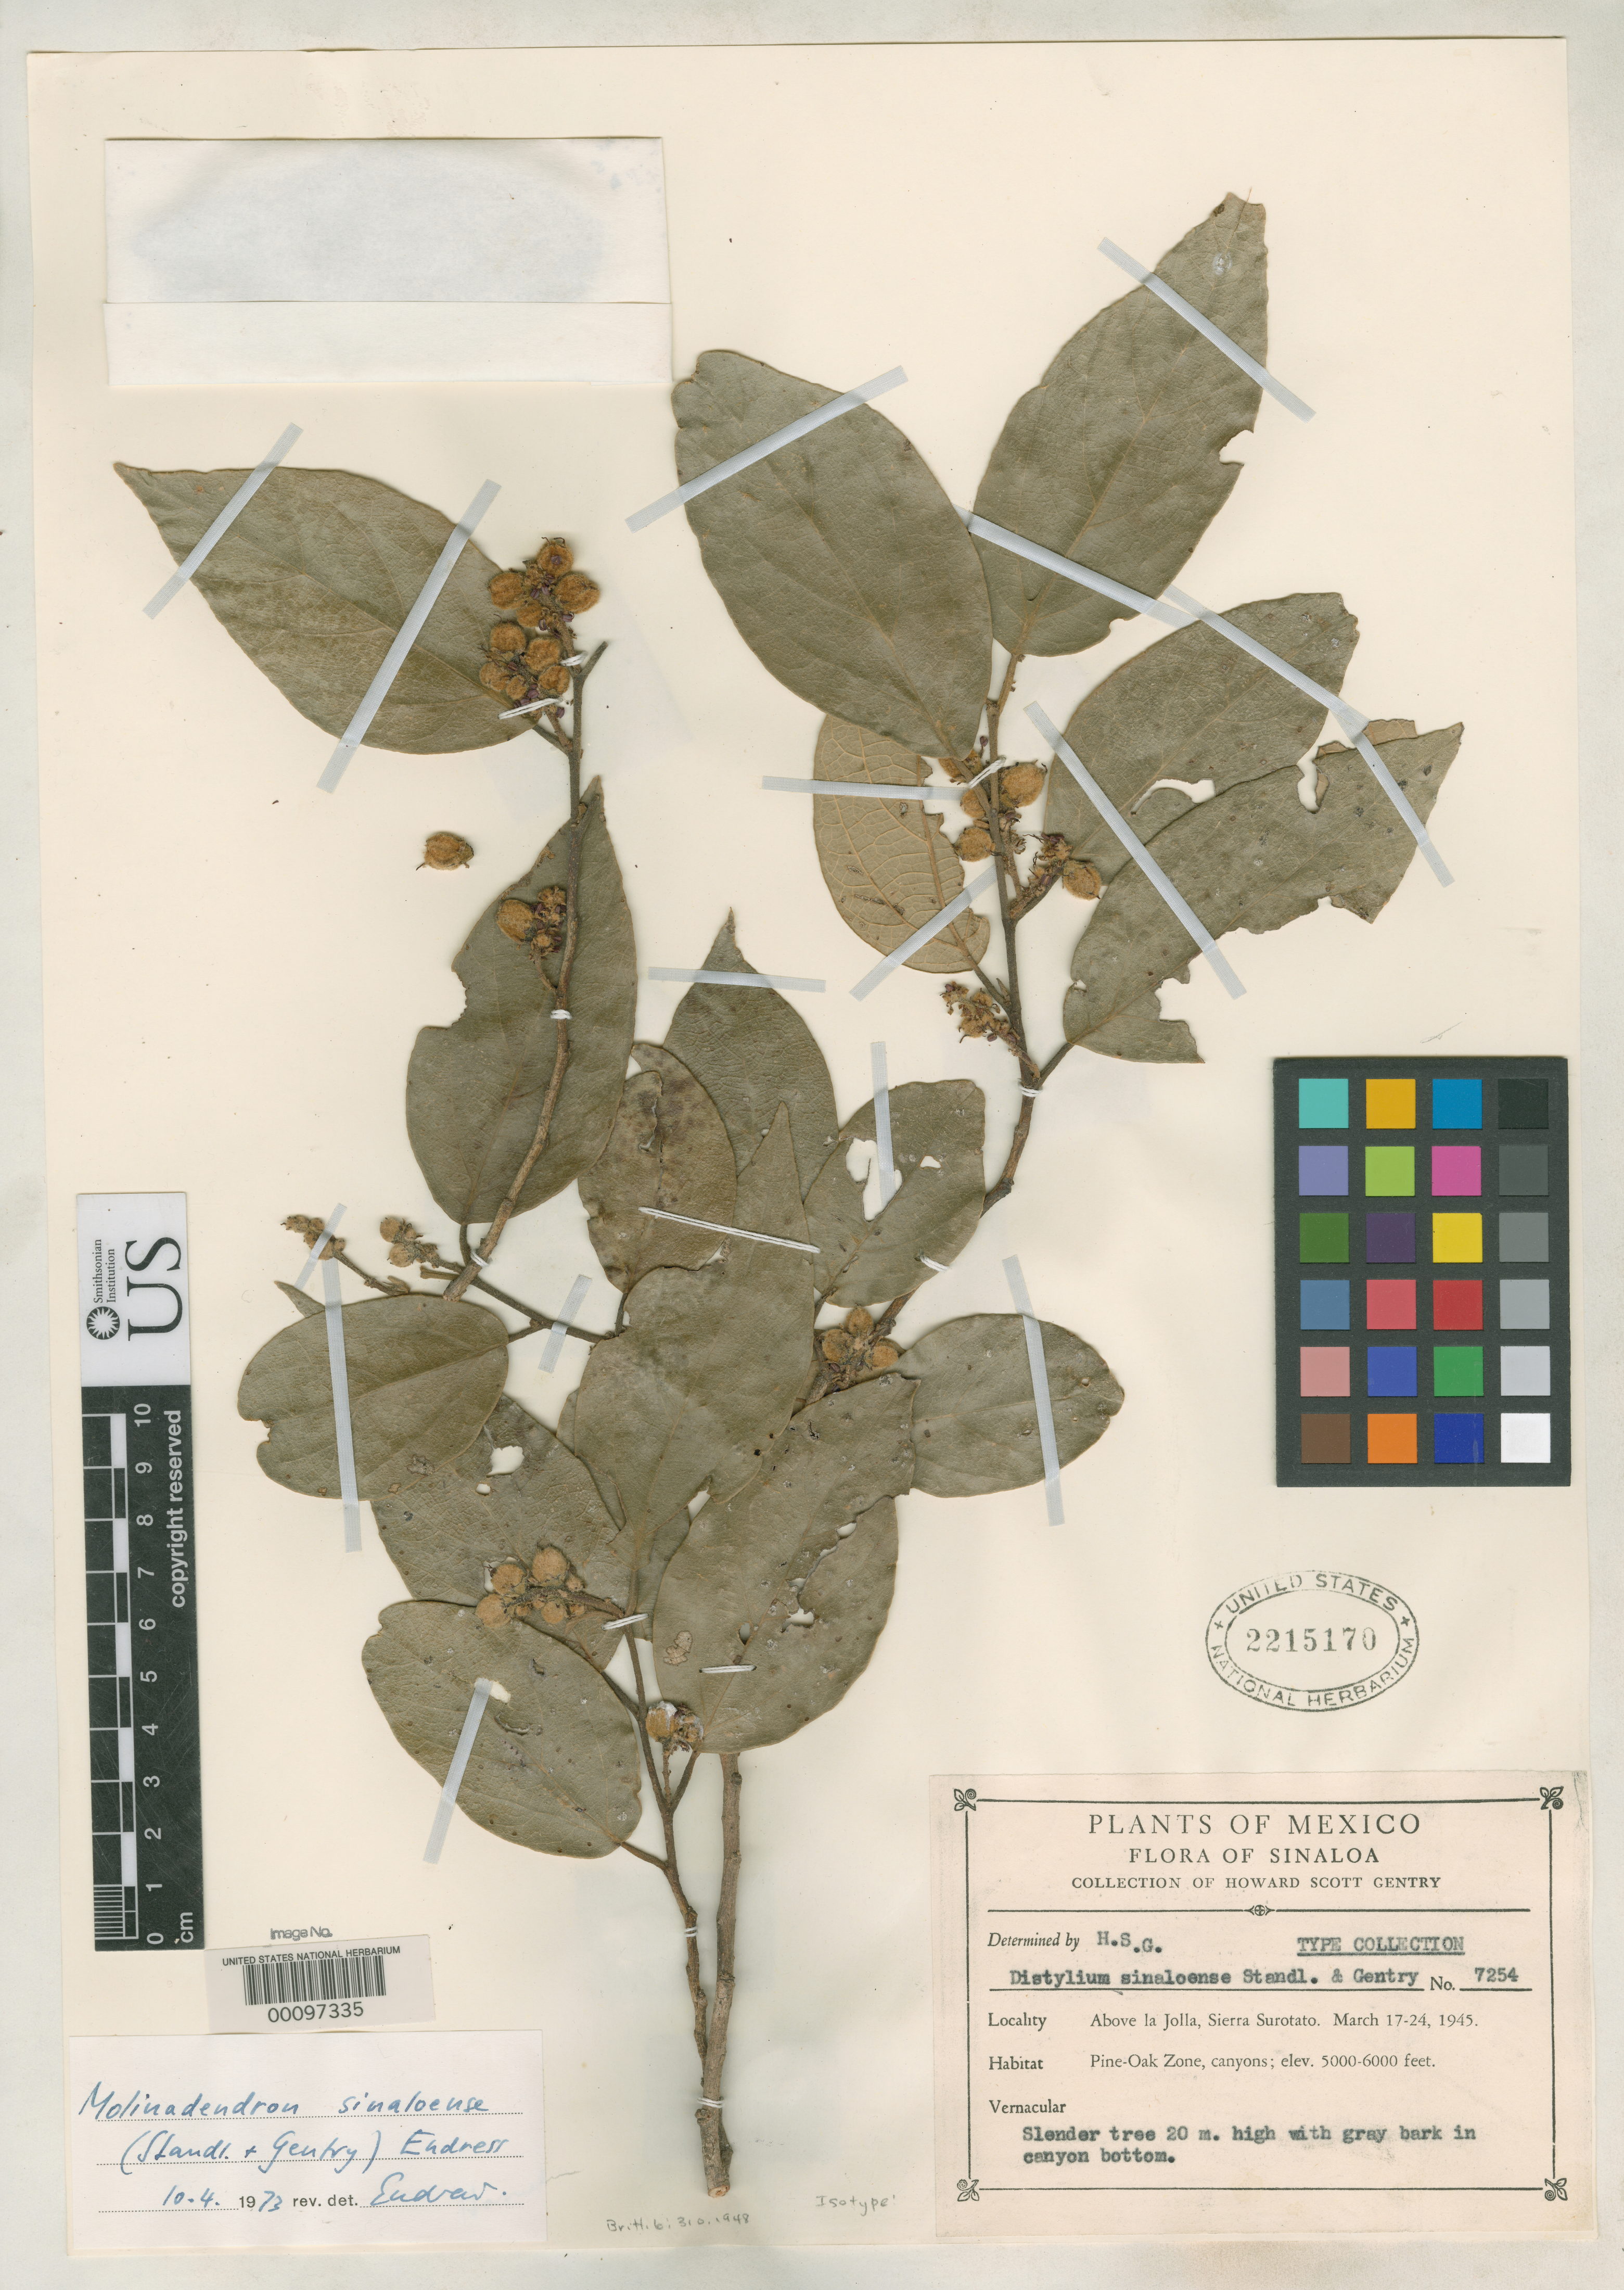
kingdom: Plantae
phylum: Tracheophyta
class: Magnoliopsida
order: Saxifragales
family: Hamamelidaceae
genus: Distylium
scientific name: Distylium sinaloense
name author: Standl. & Gentry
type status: Isotype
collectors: H. S. Gentry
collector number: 7254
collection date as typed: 17 Mar 1945 to 24 Mar 1945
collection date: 1945-03-17/1945-03-24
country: Mexico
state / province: Sinaloa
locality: Above La Jolla, Sierra Surotato.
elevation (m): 1524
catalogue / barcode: US 2215170